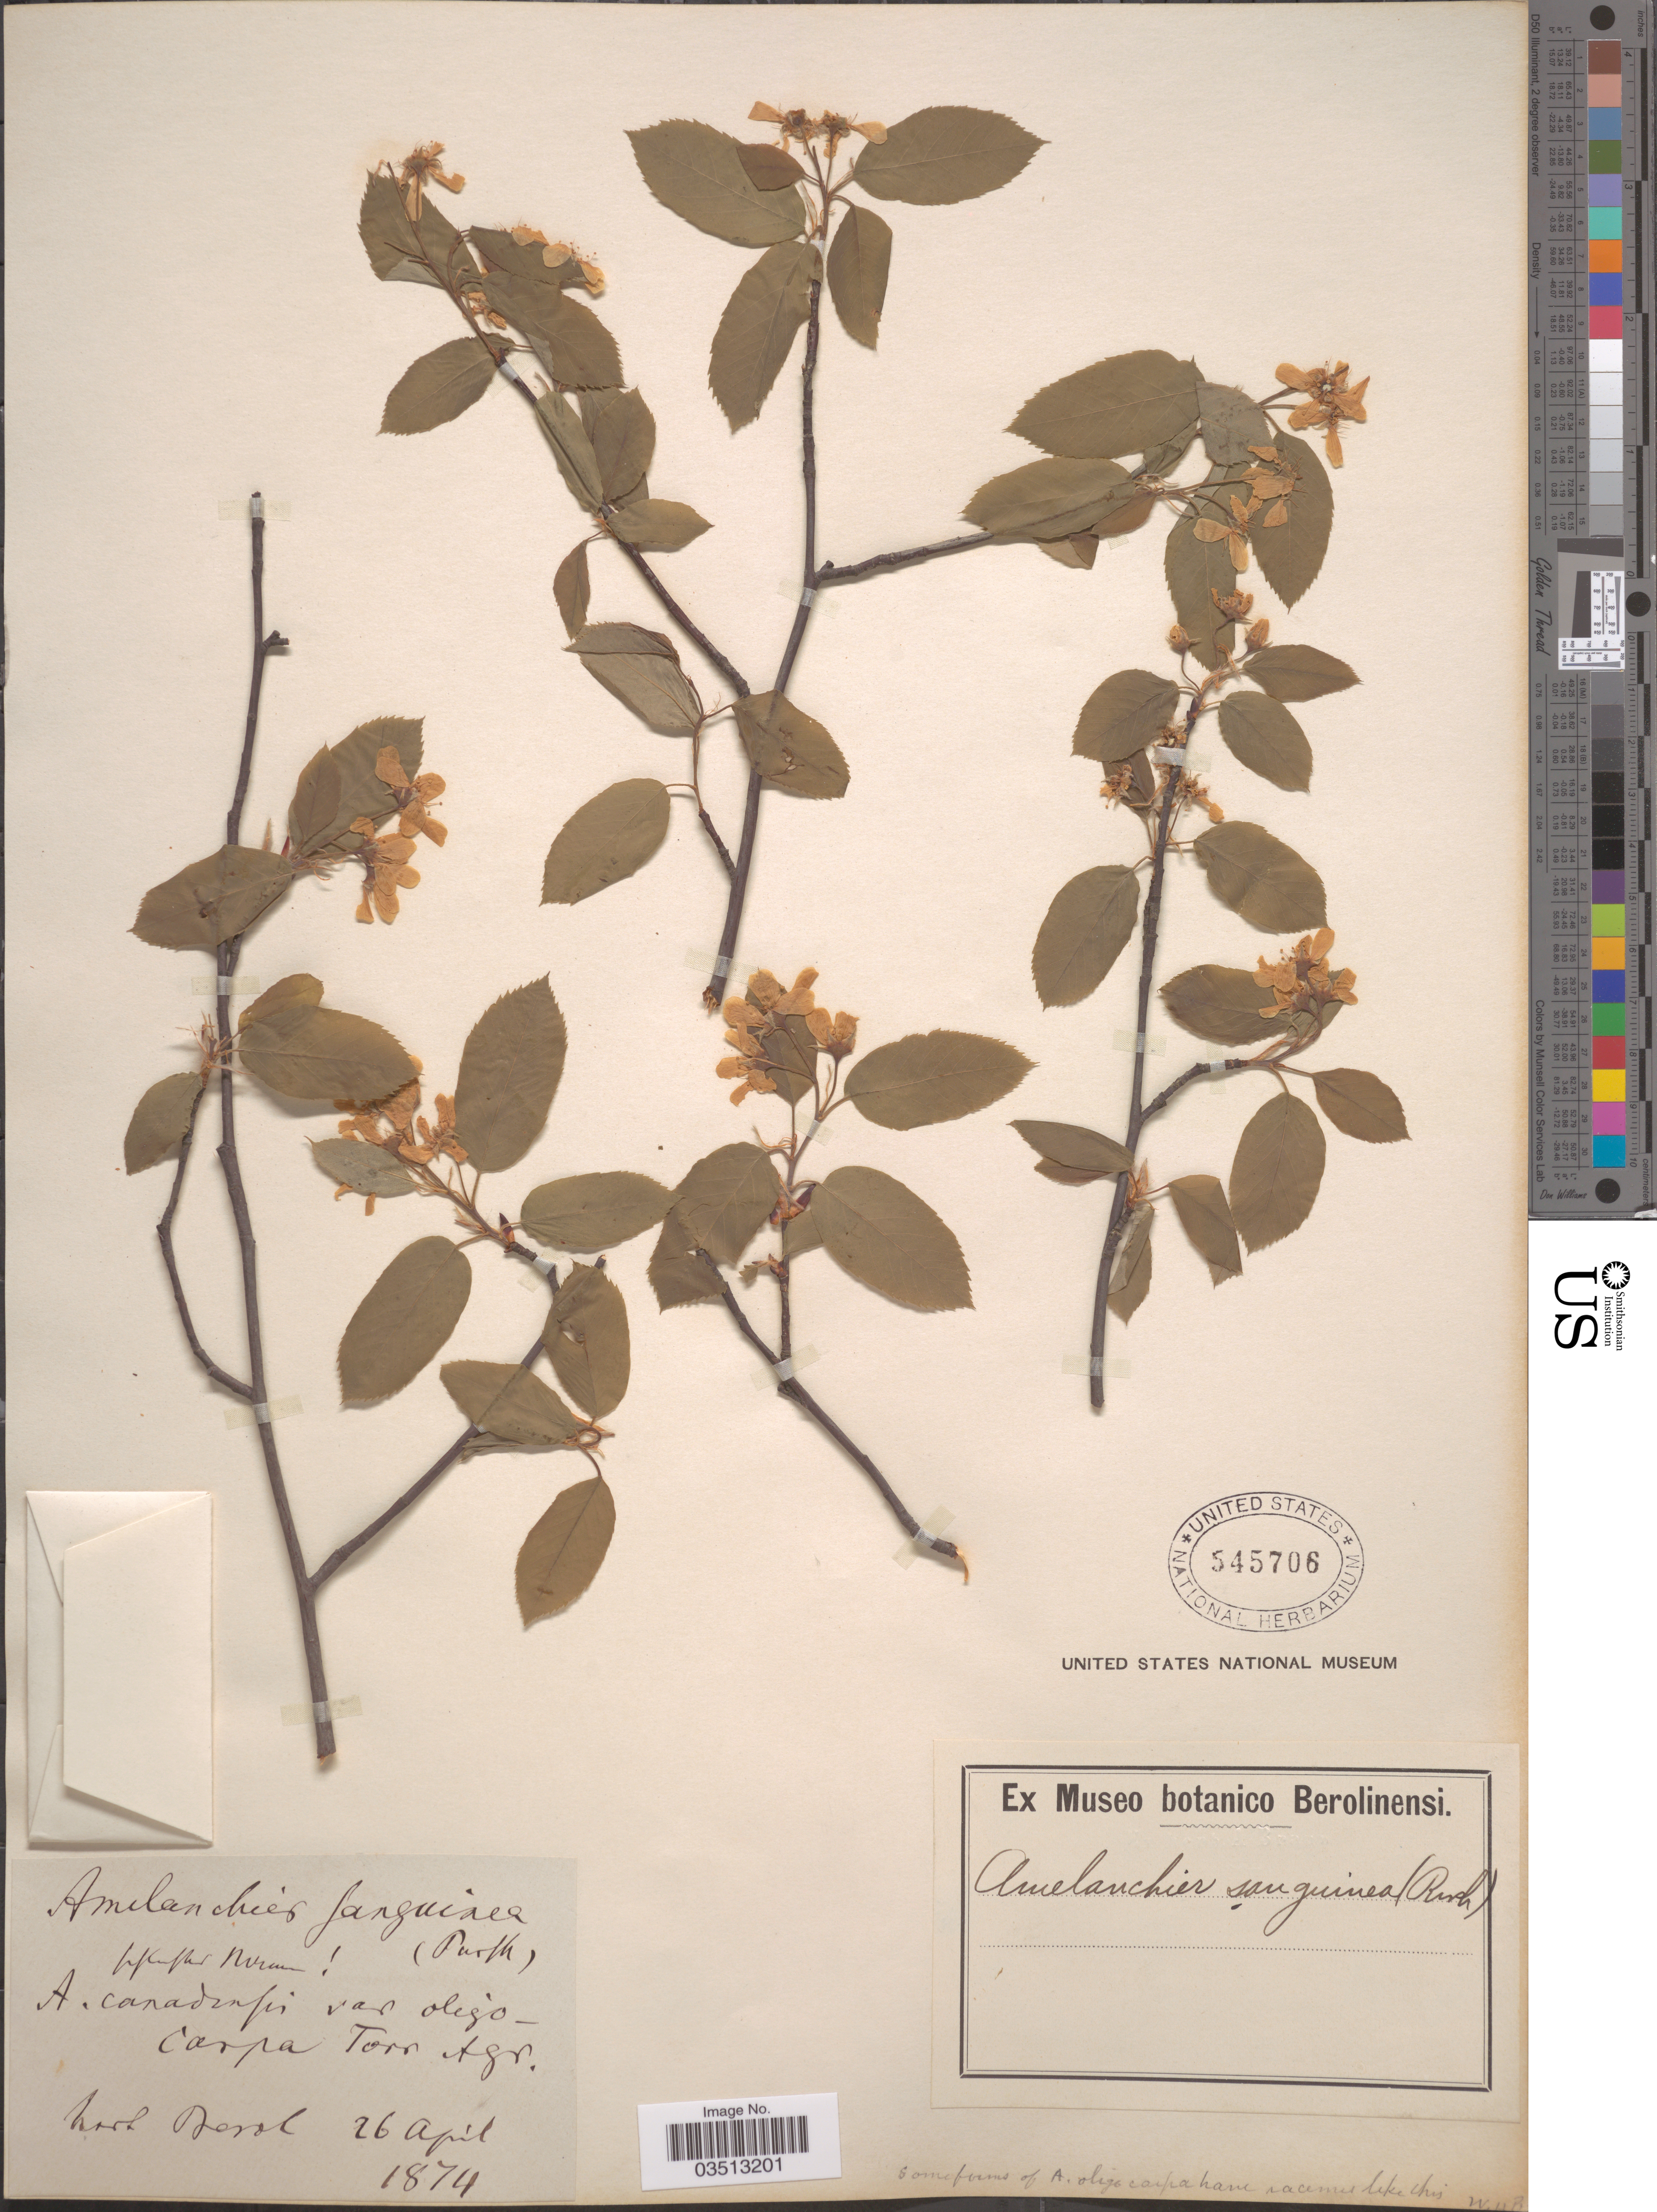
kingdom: Plantae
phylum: Tracheophyta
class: Magnoliopsida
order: Rosales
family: Rosaceae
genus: Amelanchier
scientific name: Amelanchier canadensis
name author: (L.) Medic.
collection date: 1874-04-26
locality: hard [interpreted] Derol [interpreted]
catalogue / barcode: US 545706